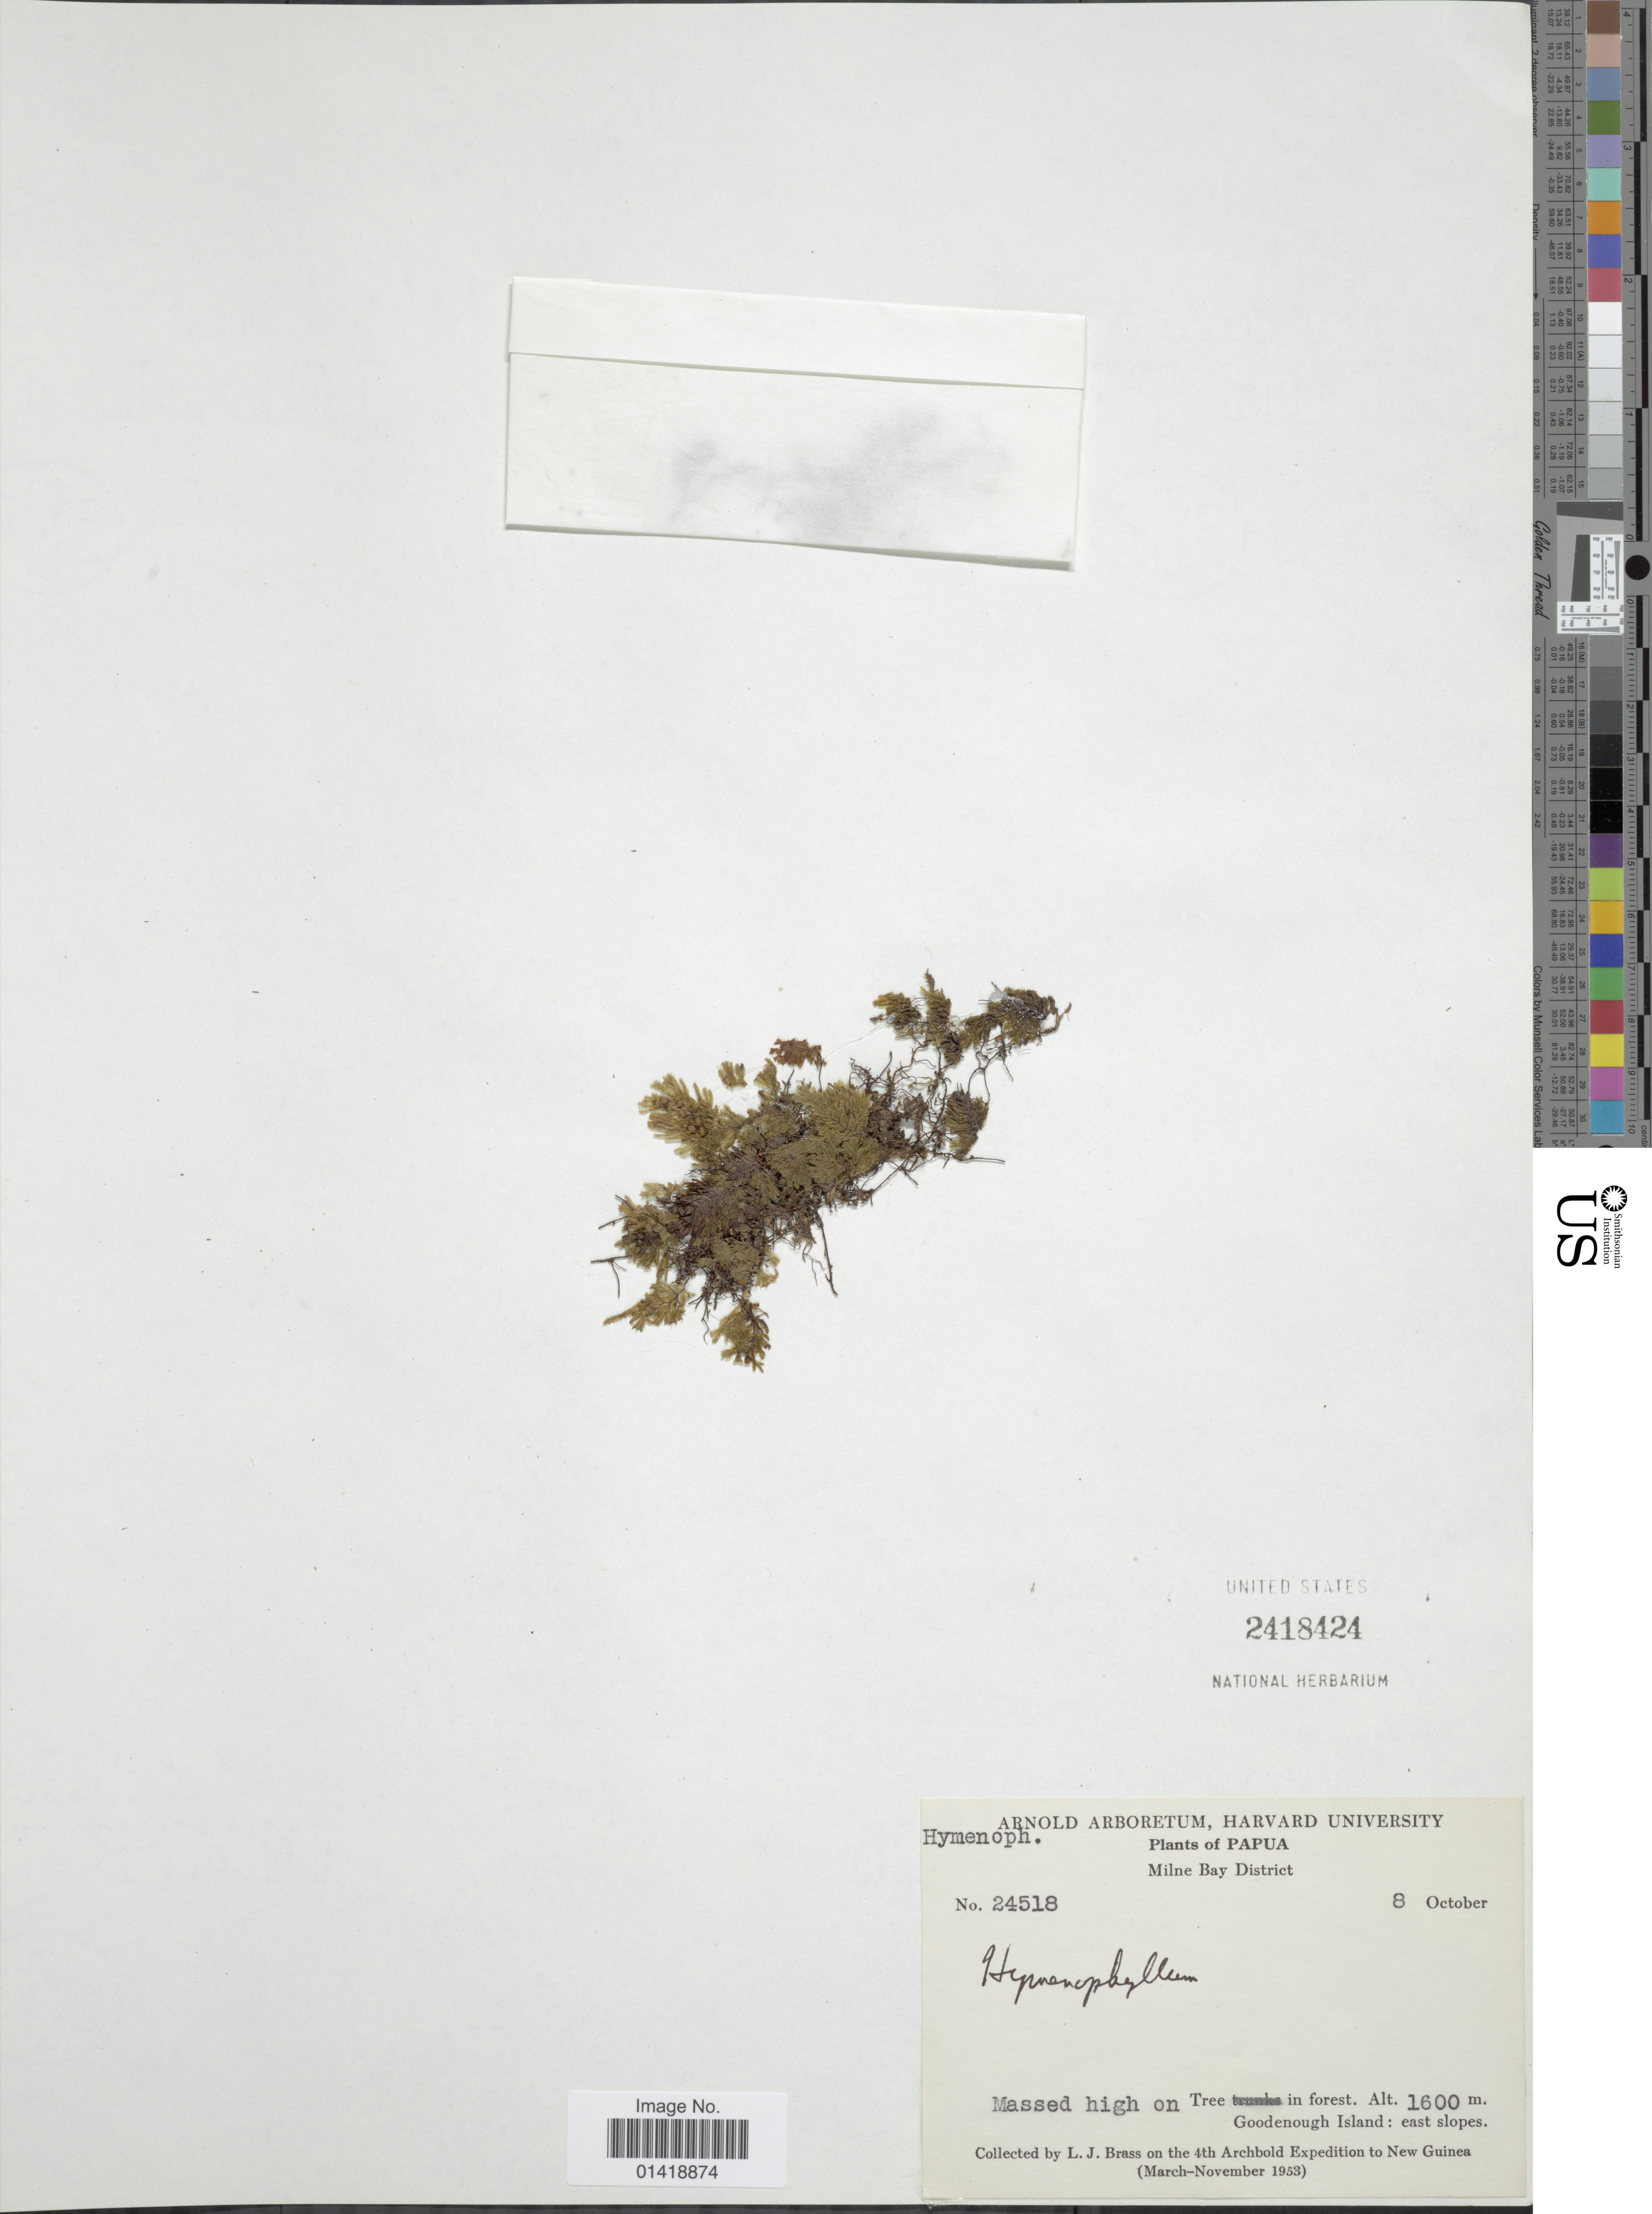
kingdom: Plantae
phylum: Tracheophyta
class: Polypodiopsida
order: Hymenophyllales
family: Hymenophyllaceae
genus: Hymenophyllum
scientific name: Hymenophyllum sp.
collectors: L. J. Brass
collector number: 24518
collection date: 1953-10-08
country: Papua New Guinea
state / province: Milne Bay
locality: Milne Bay District. Goodenough Island: east slopes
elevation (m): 1600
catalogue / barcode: US 2418424